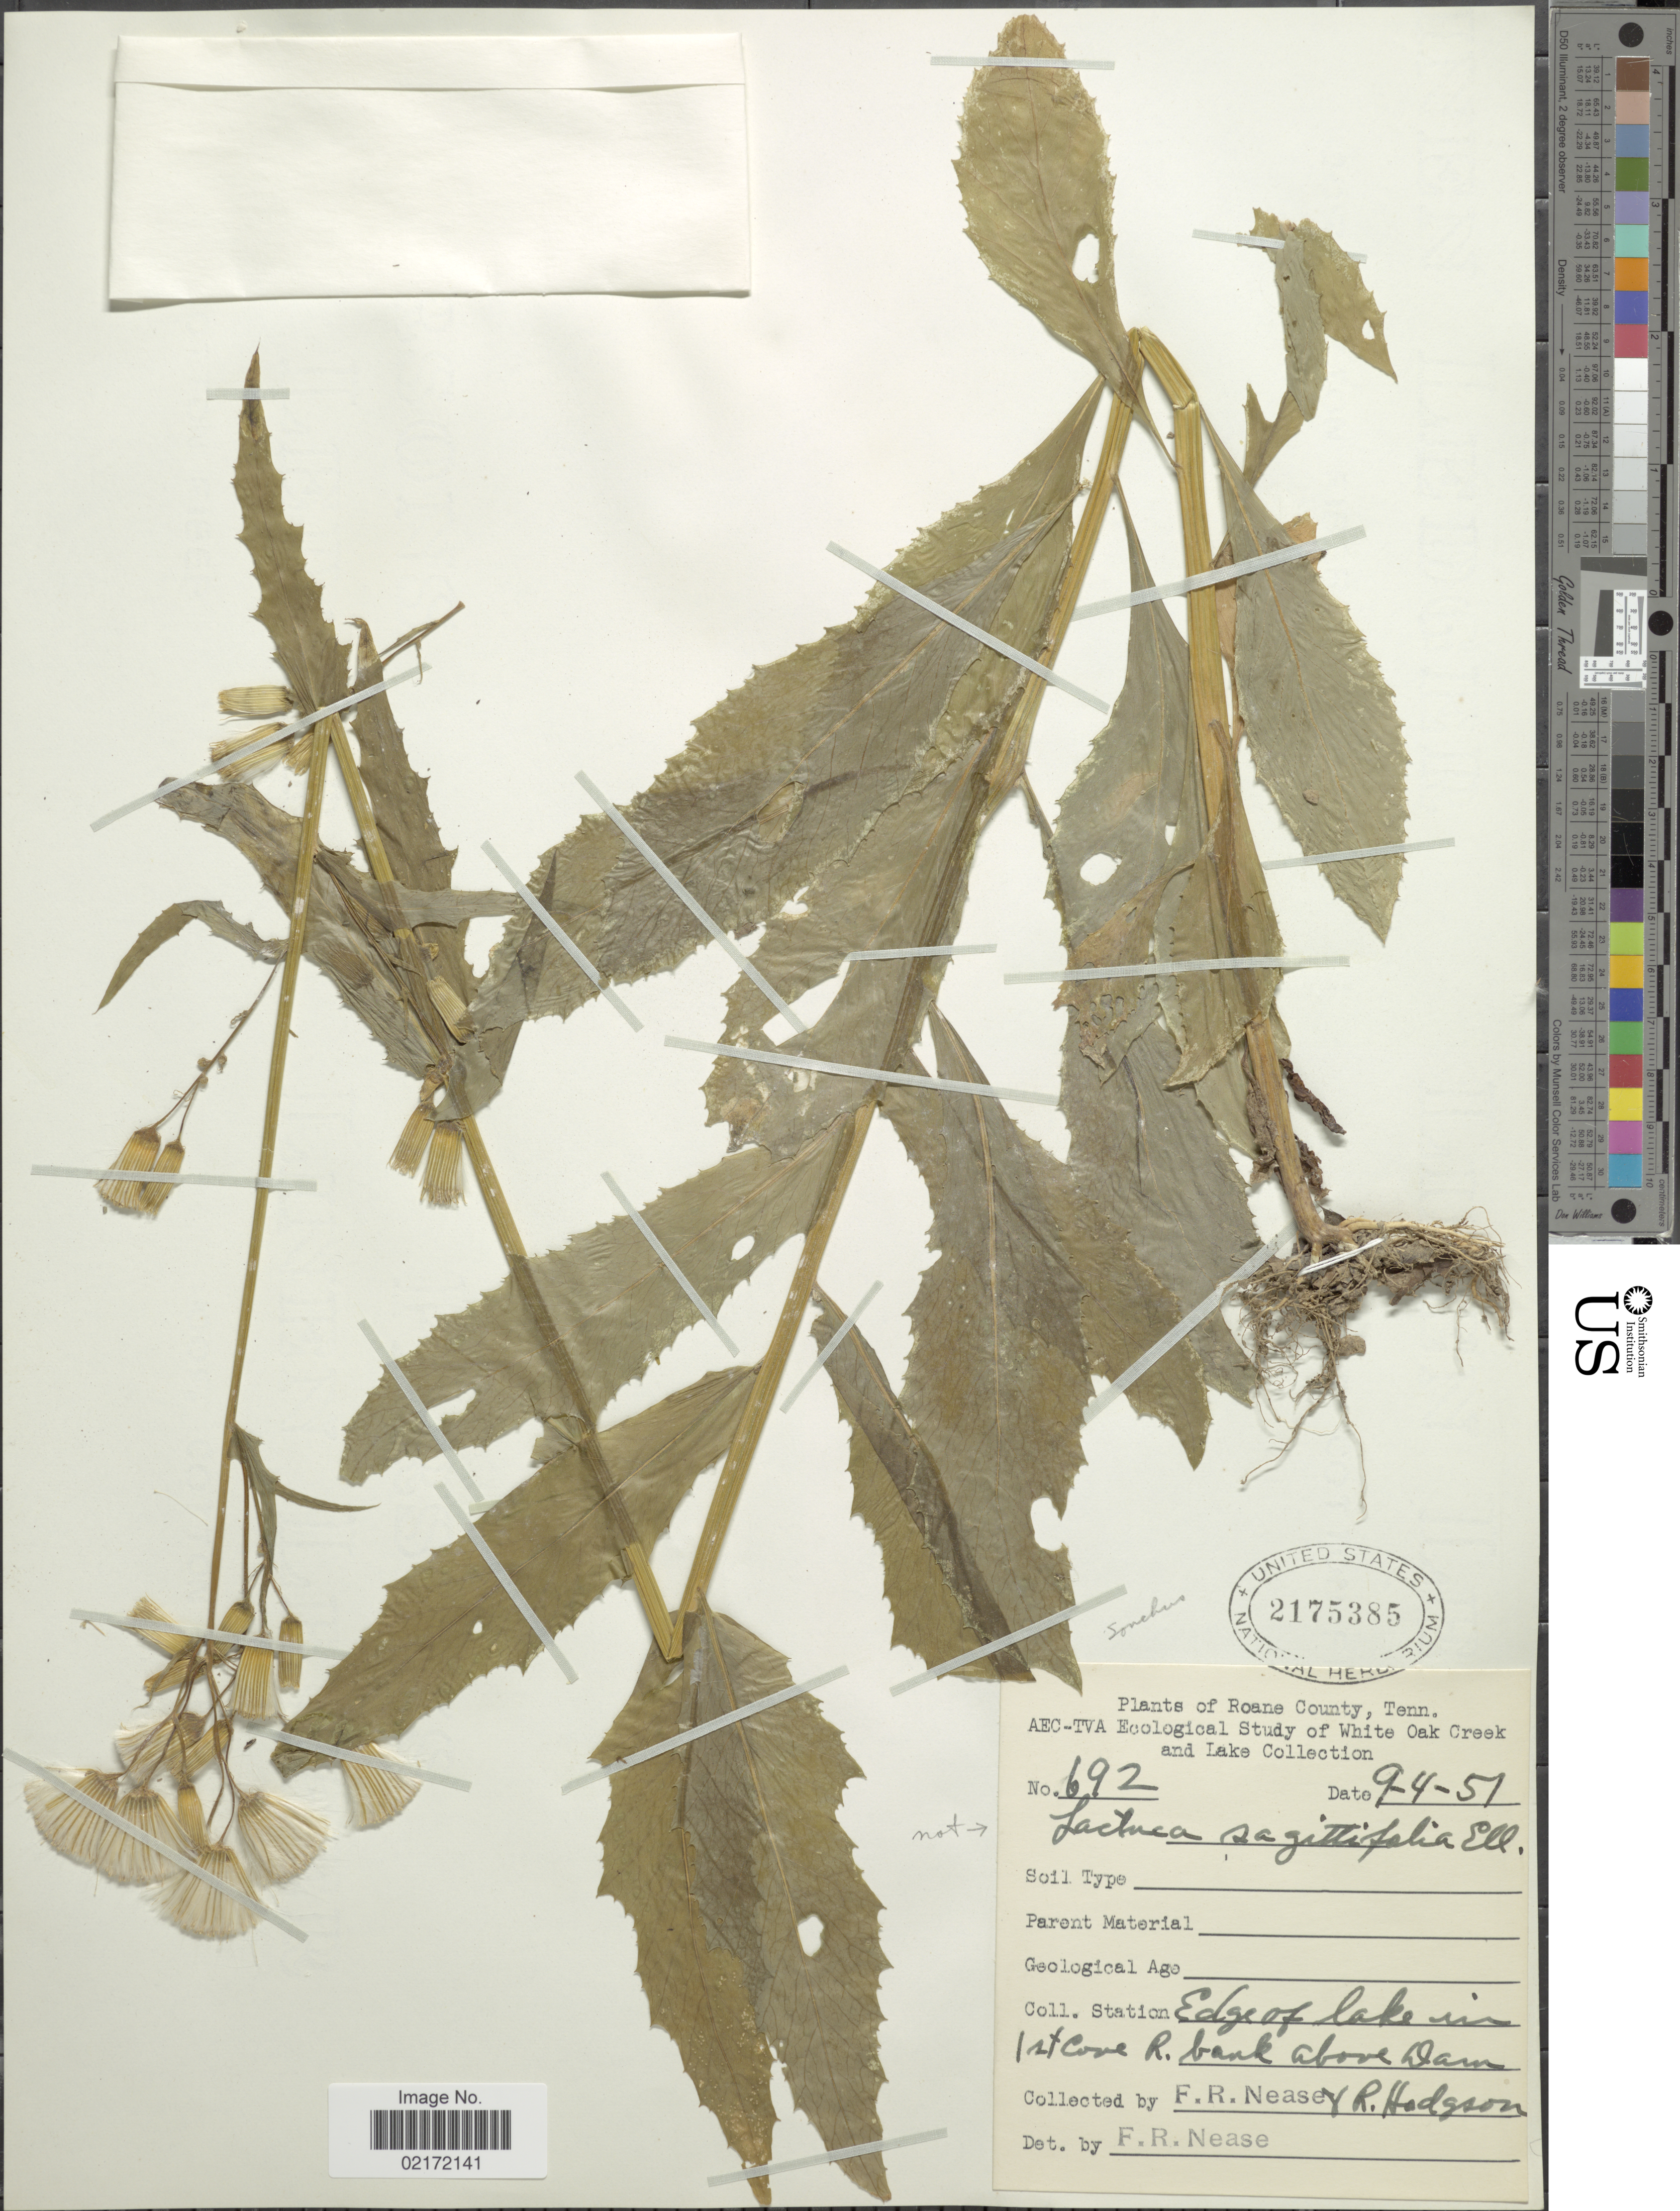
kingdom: Plantae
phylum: Tracheophyta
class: Magnoliopsida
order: Asterales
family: Asteraceae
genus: Sonchus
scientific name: Sonchus sp.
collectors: F. Nease & R. Hodgson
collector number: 692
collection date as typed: Transcribed d/m/y: 4/9/51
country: United States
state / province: Tennessee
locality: Roane County, Tenn. AEC-TVA Ecological Study of White Oak Creek and Lake Collection. Edge of lake in 1st Cove R. bank above Dam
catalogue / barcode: US 2175385